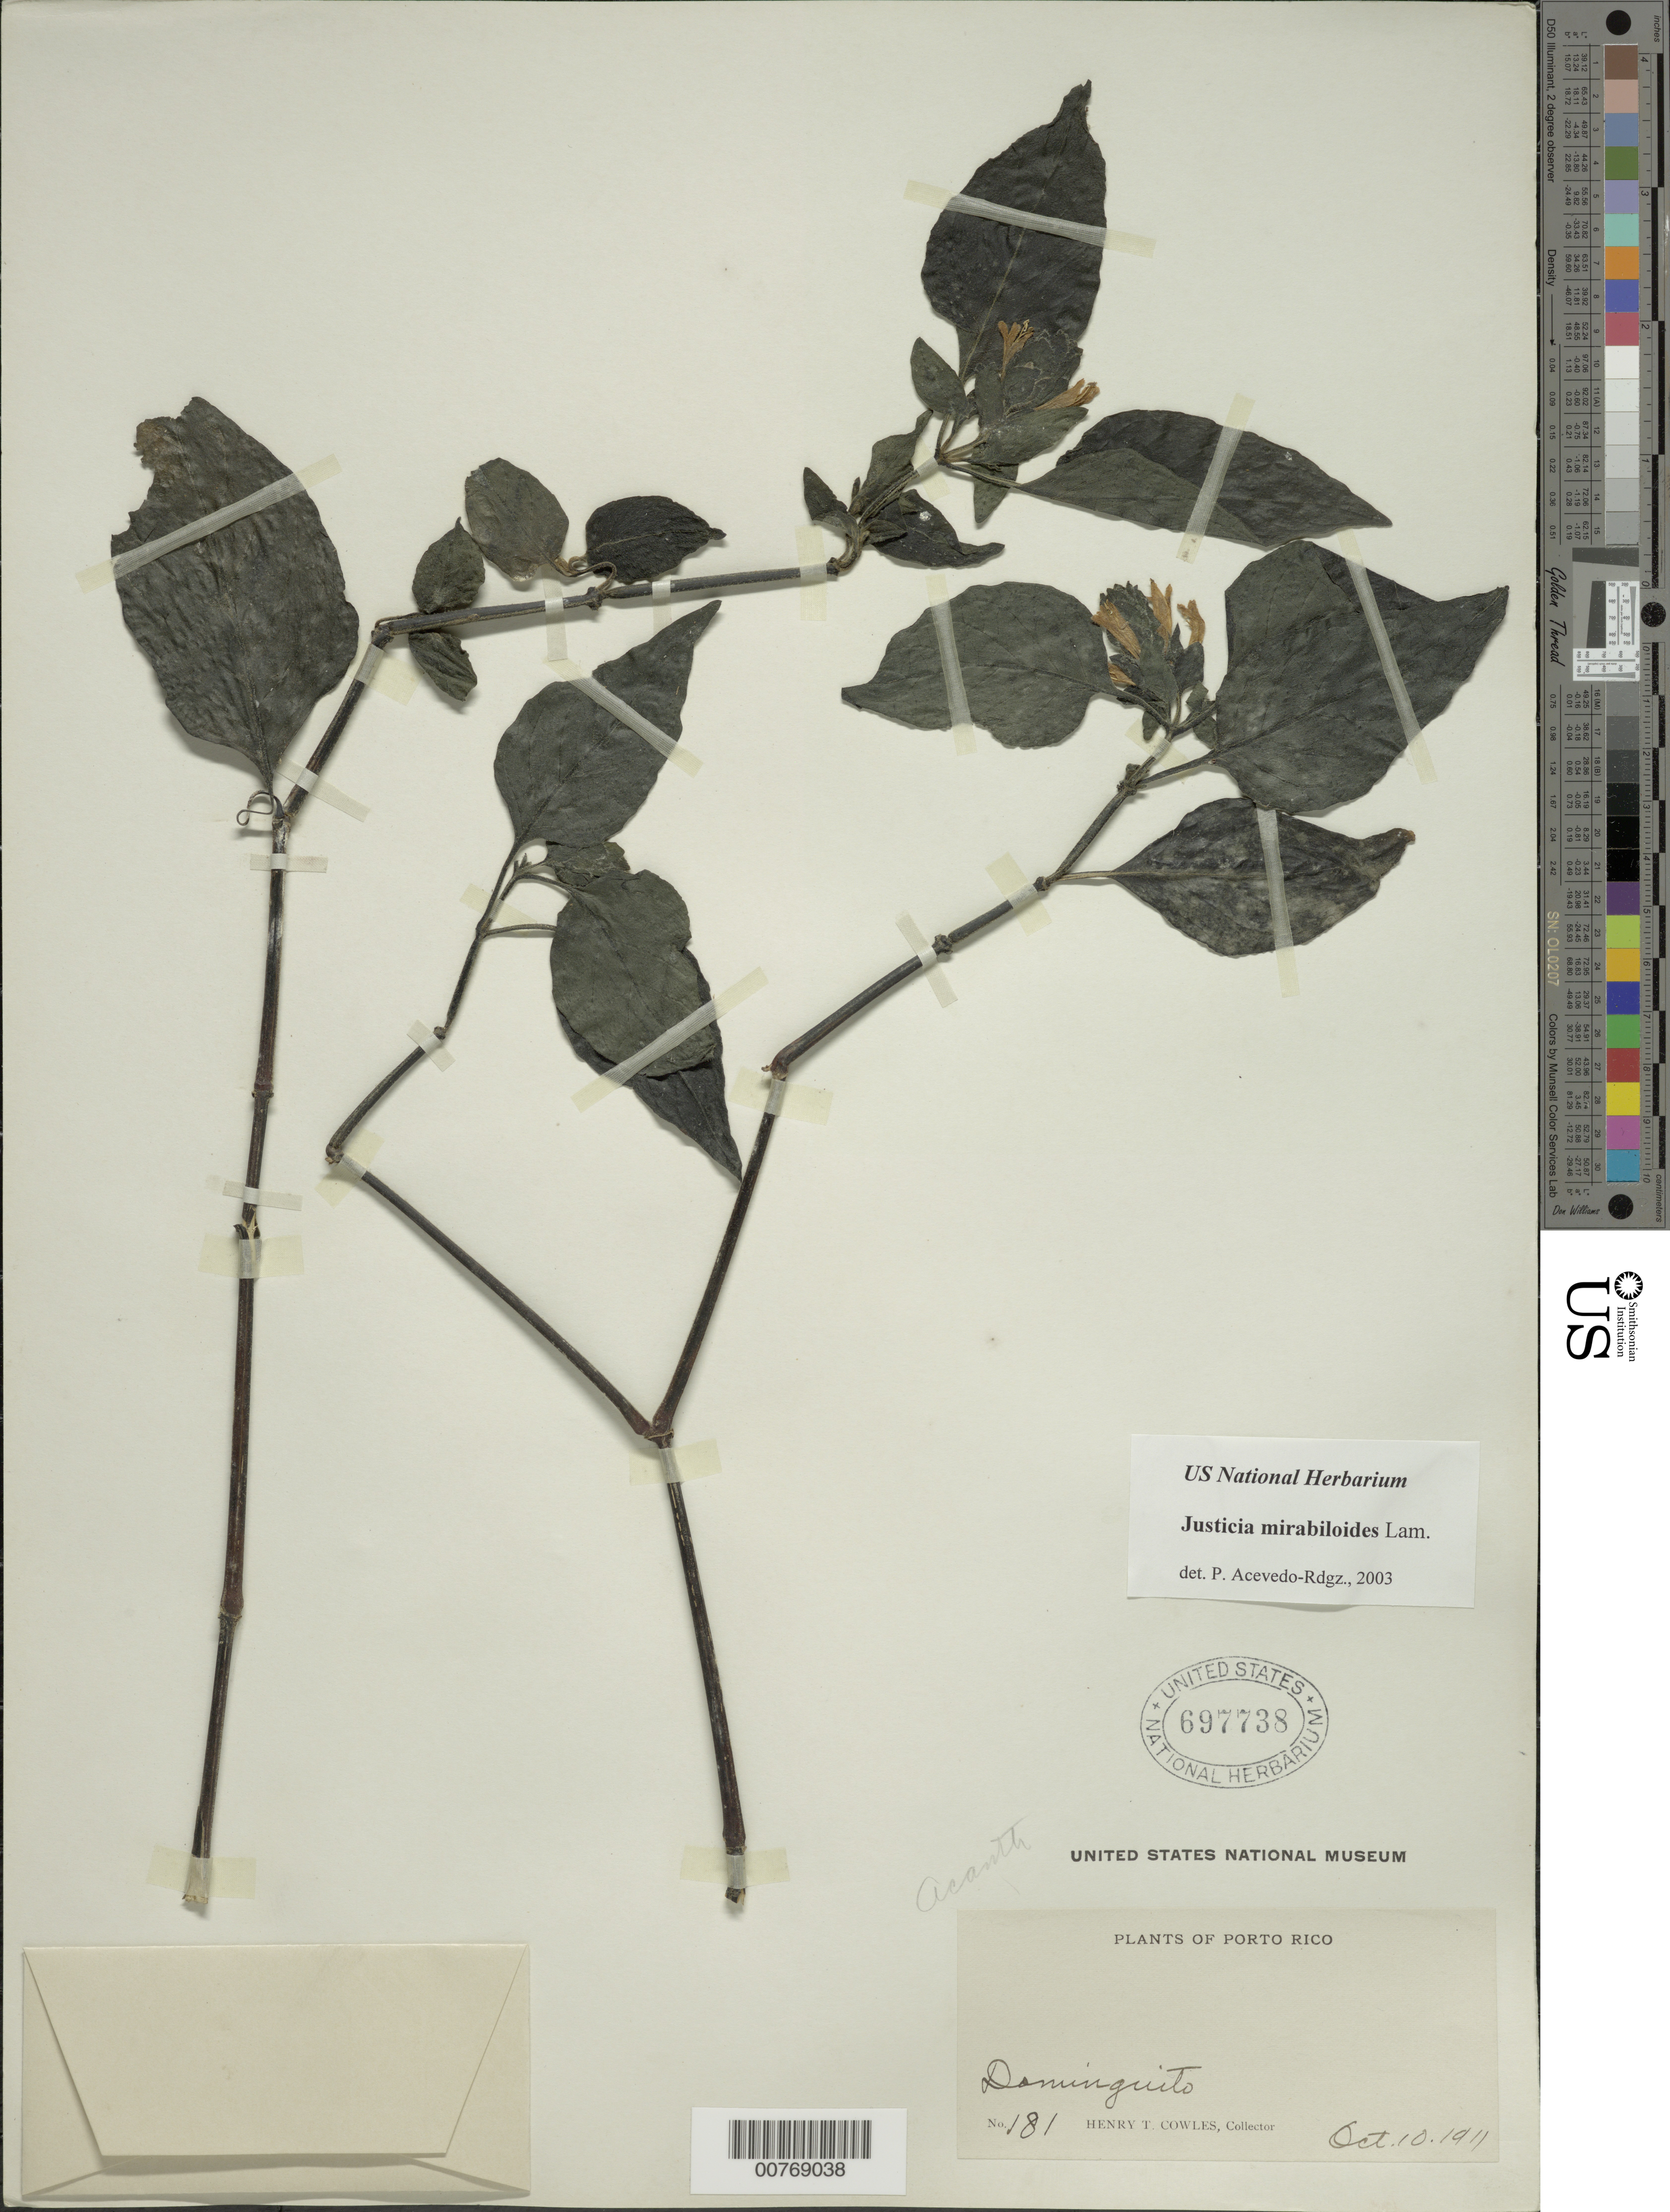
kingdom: Plantae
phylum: Tracheophyta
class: Magnoliopsida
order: Lamiales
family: Acanthaceae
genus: Justicia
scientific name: Justicia mirabiloides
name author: Lam.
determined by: Acevedo-Rodríguez, P., (BOT), Smithsonian Institution - National Museum of Natural History (UNITED STATES)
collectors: H. Cowles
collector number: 181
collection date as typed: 10 Oct 1911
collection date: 1911-10-10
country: Puerto Rico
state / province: Arecibo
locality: Dominguito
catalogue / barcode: US 697738